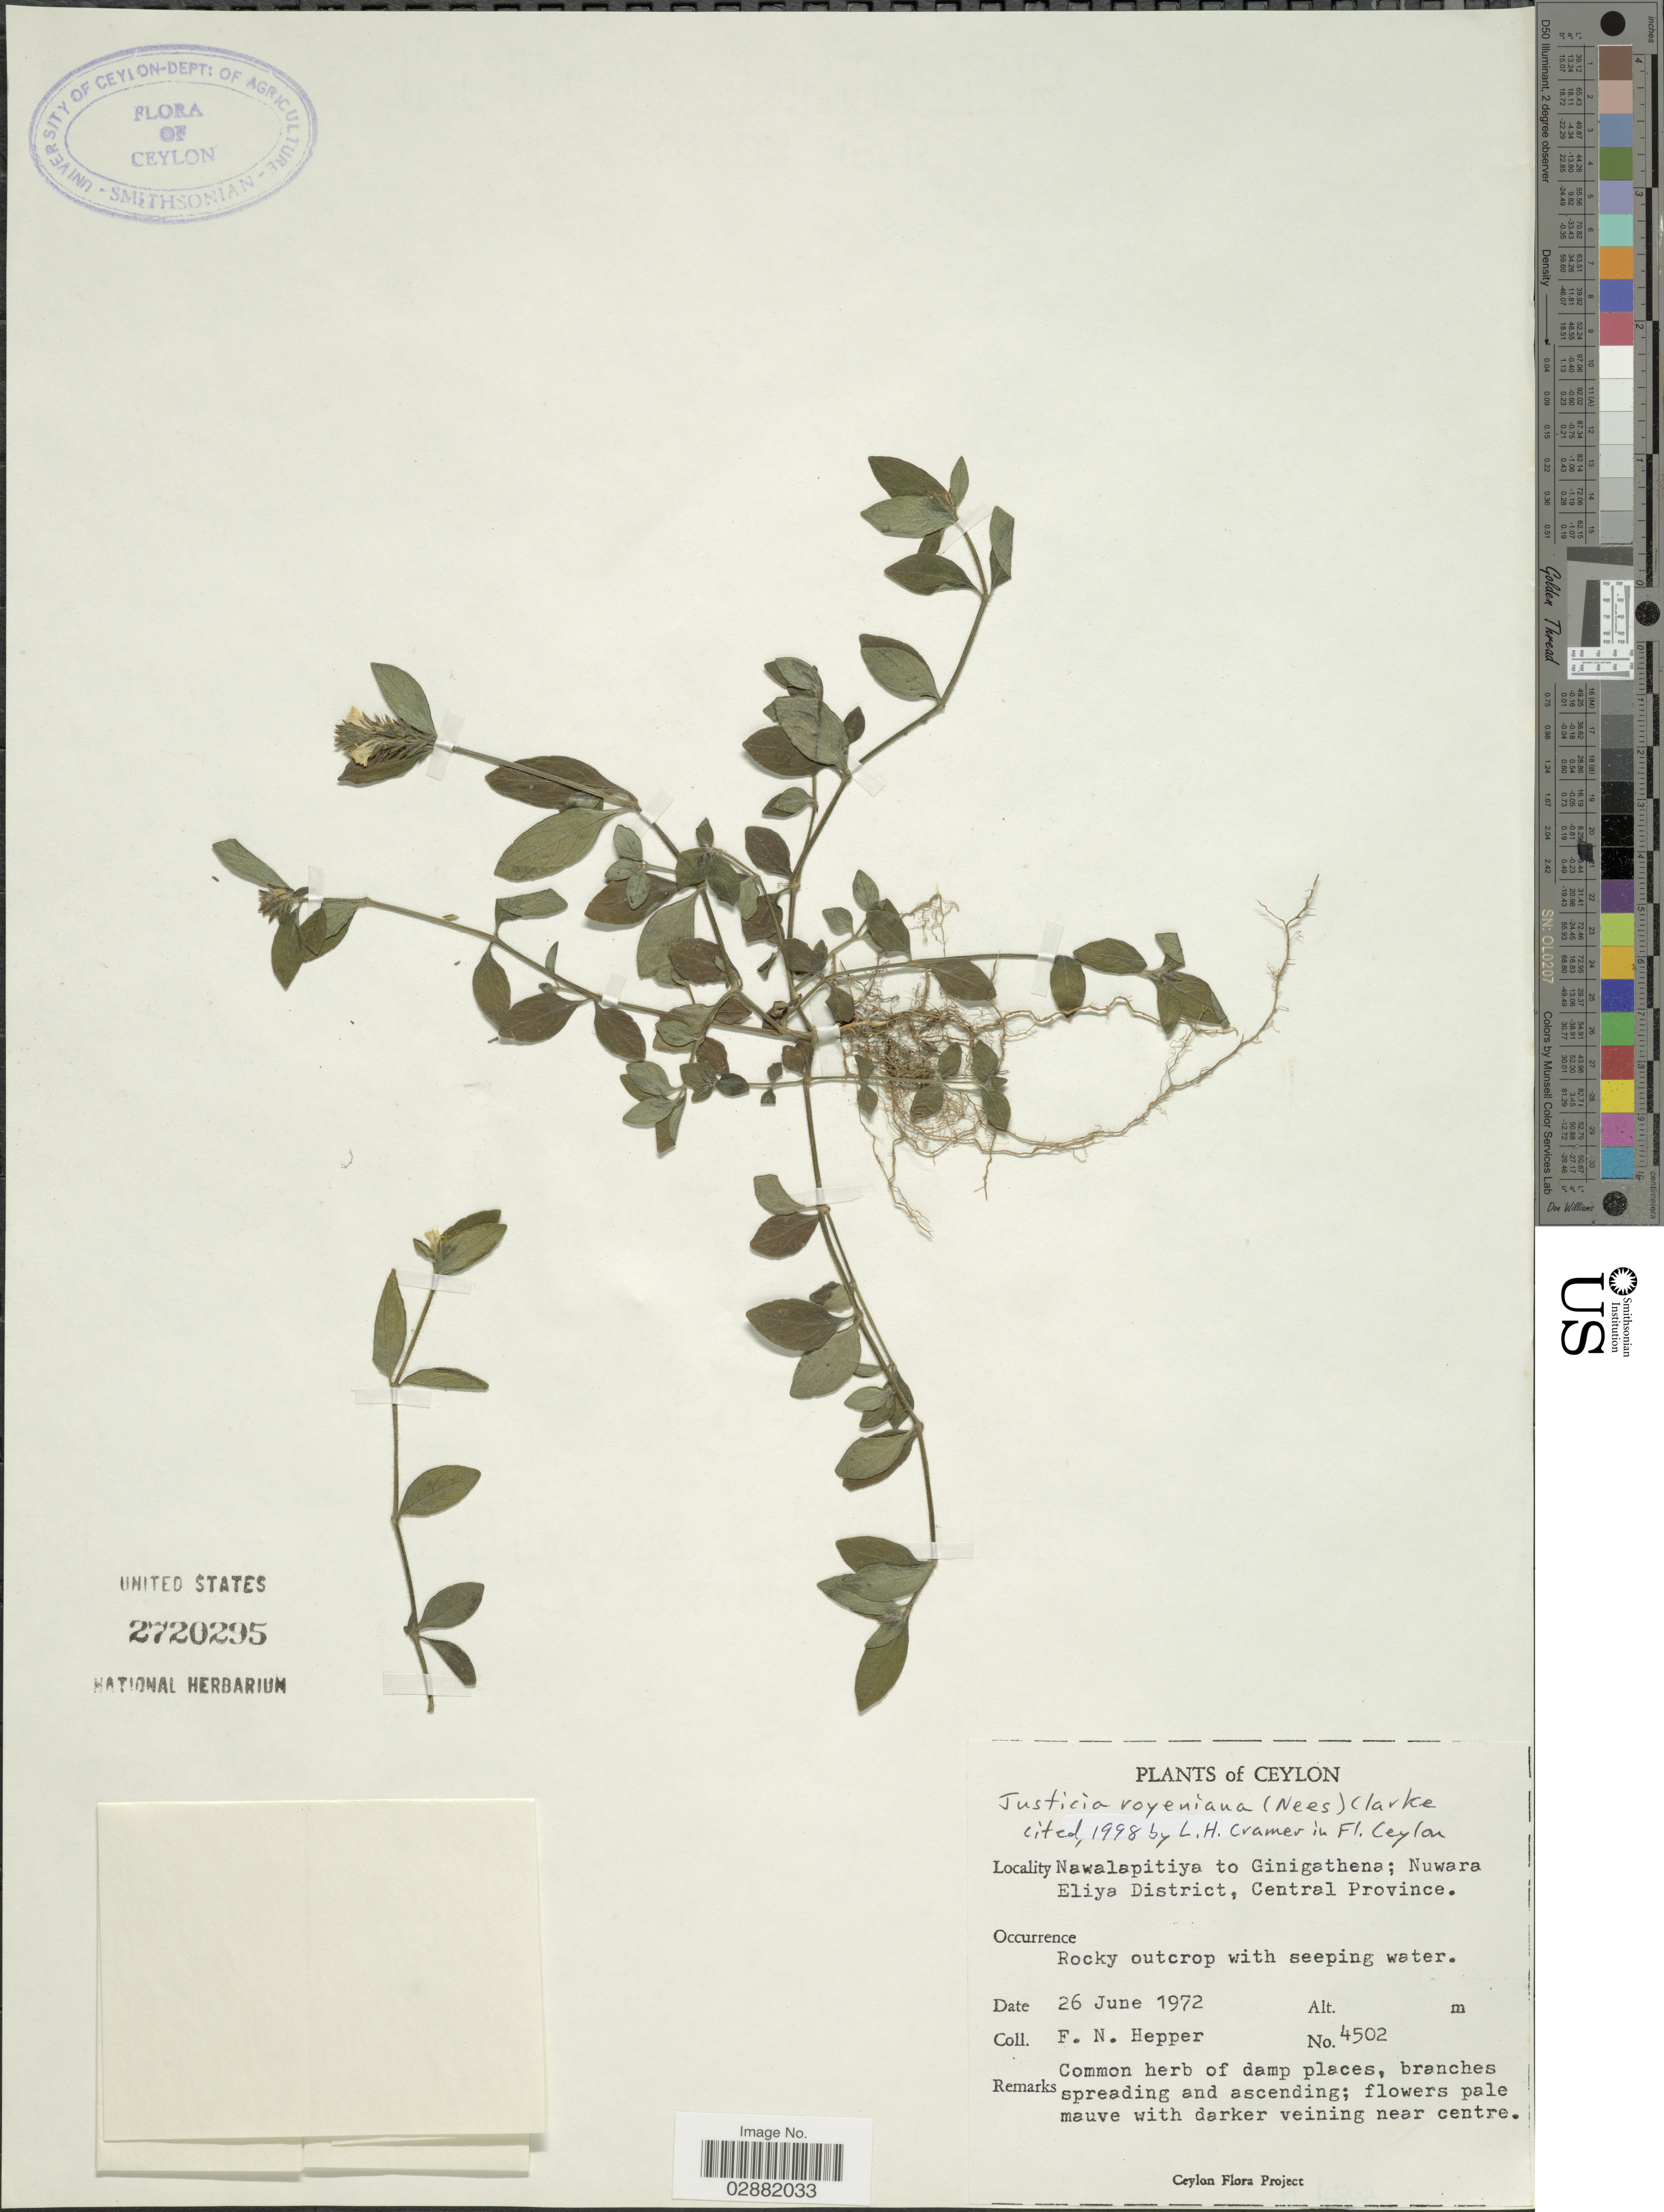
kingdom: Plantae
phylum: Tracheophyta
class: Magnoliopsida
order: Lamiales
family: Acanthaceae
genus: Justicia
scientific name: Justicia royeniana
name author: C.B. Clarke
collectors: F. Hepper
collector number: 4502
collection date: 1972-06-26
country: Sri Lanka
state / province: Central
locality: Ceylon, Nawalapitiya to Ginigathena, Nuwara Eliya District.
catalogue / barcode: US 2720295